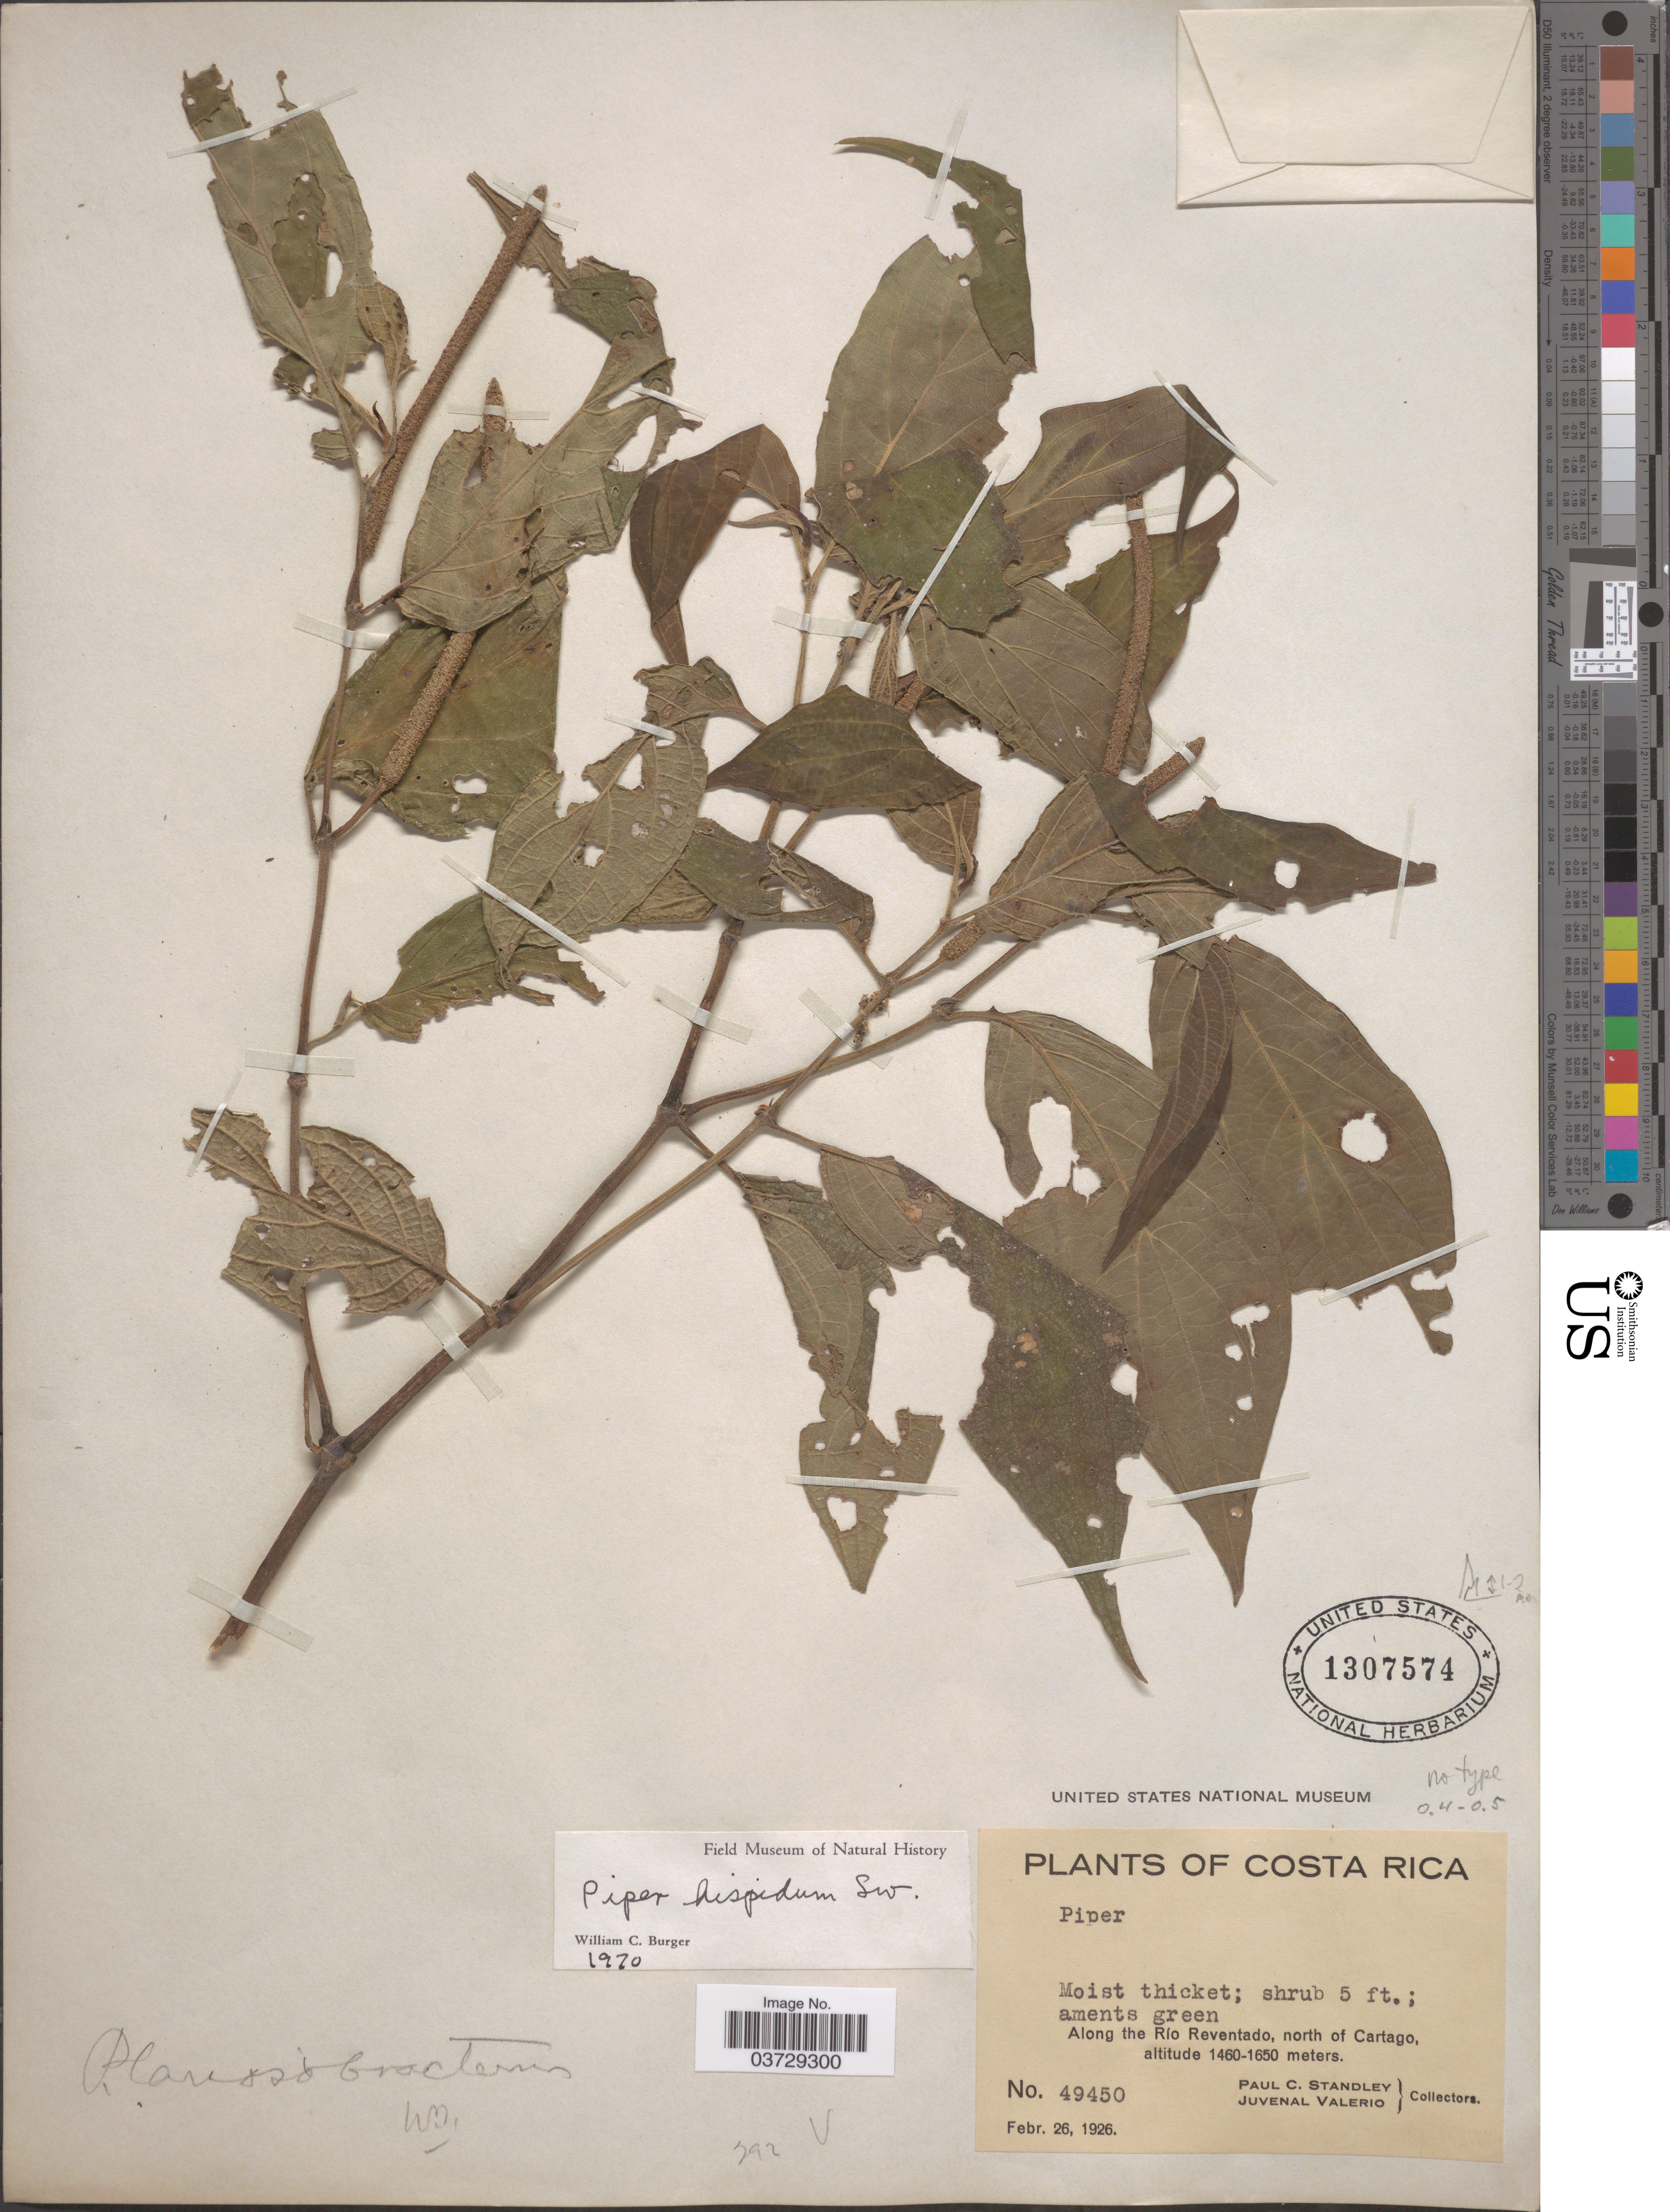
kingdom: Plantae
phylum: Tracheophyta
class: Magnoliopsida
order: Piperales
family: Piperaceae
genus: Piper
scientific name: Piper hispidum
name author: Sw.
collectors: P. C. Standley & J. Valerio R.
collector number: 49450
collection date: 1926-02-26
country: Costa Rica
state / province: Cartago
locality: Along the Río Reventado, north of Cartago.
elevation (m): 1460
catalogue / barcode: US 1307574